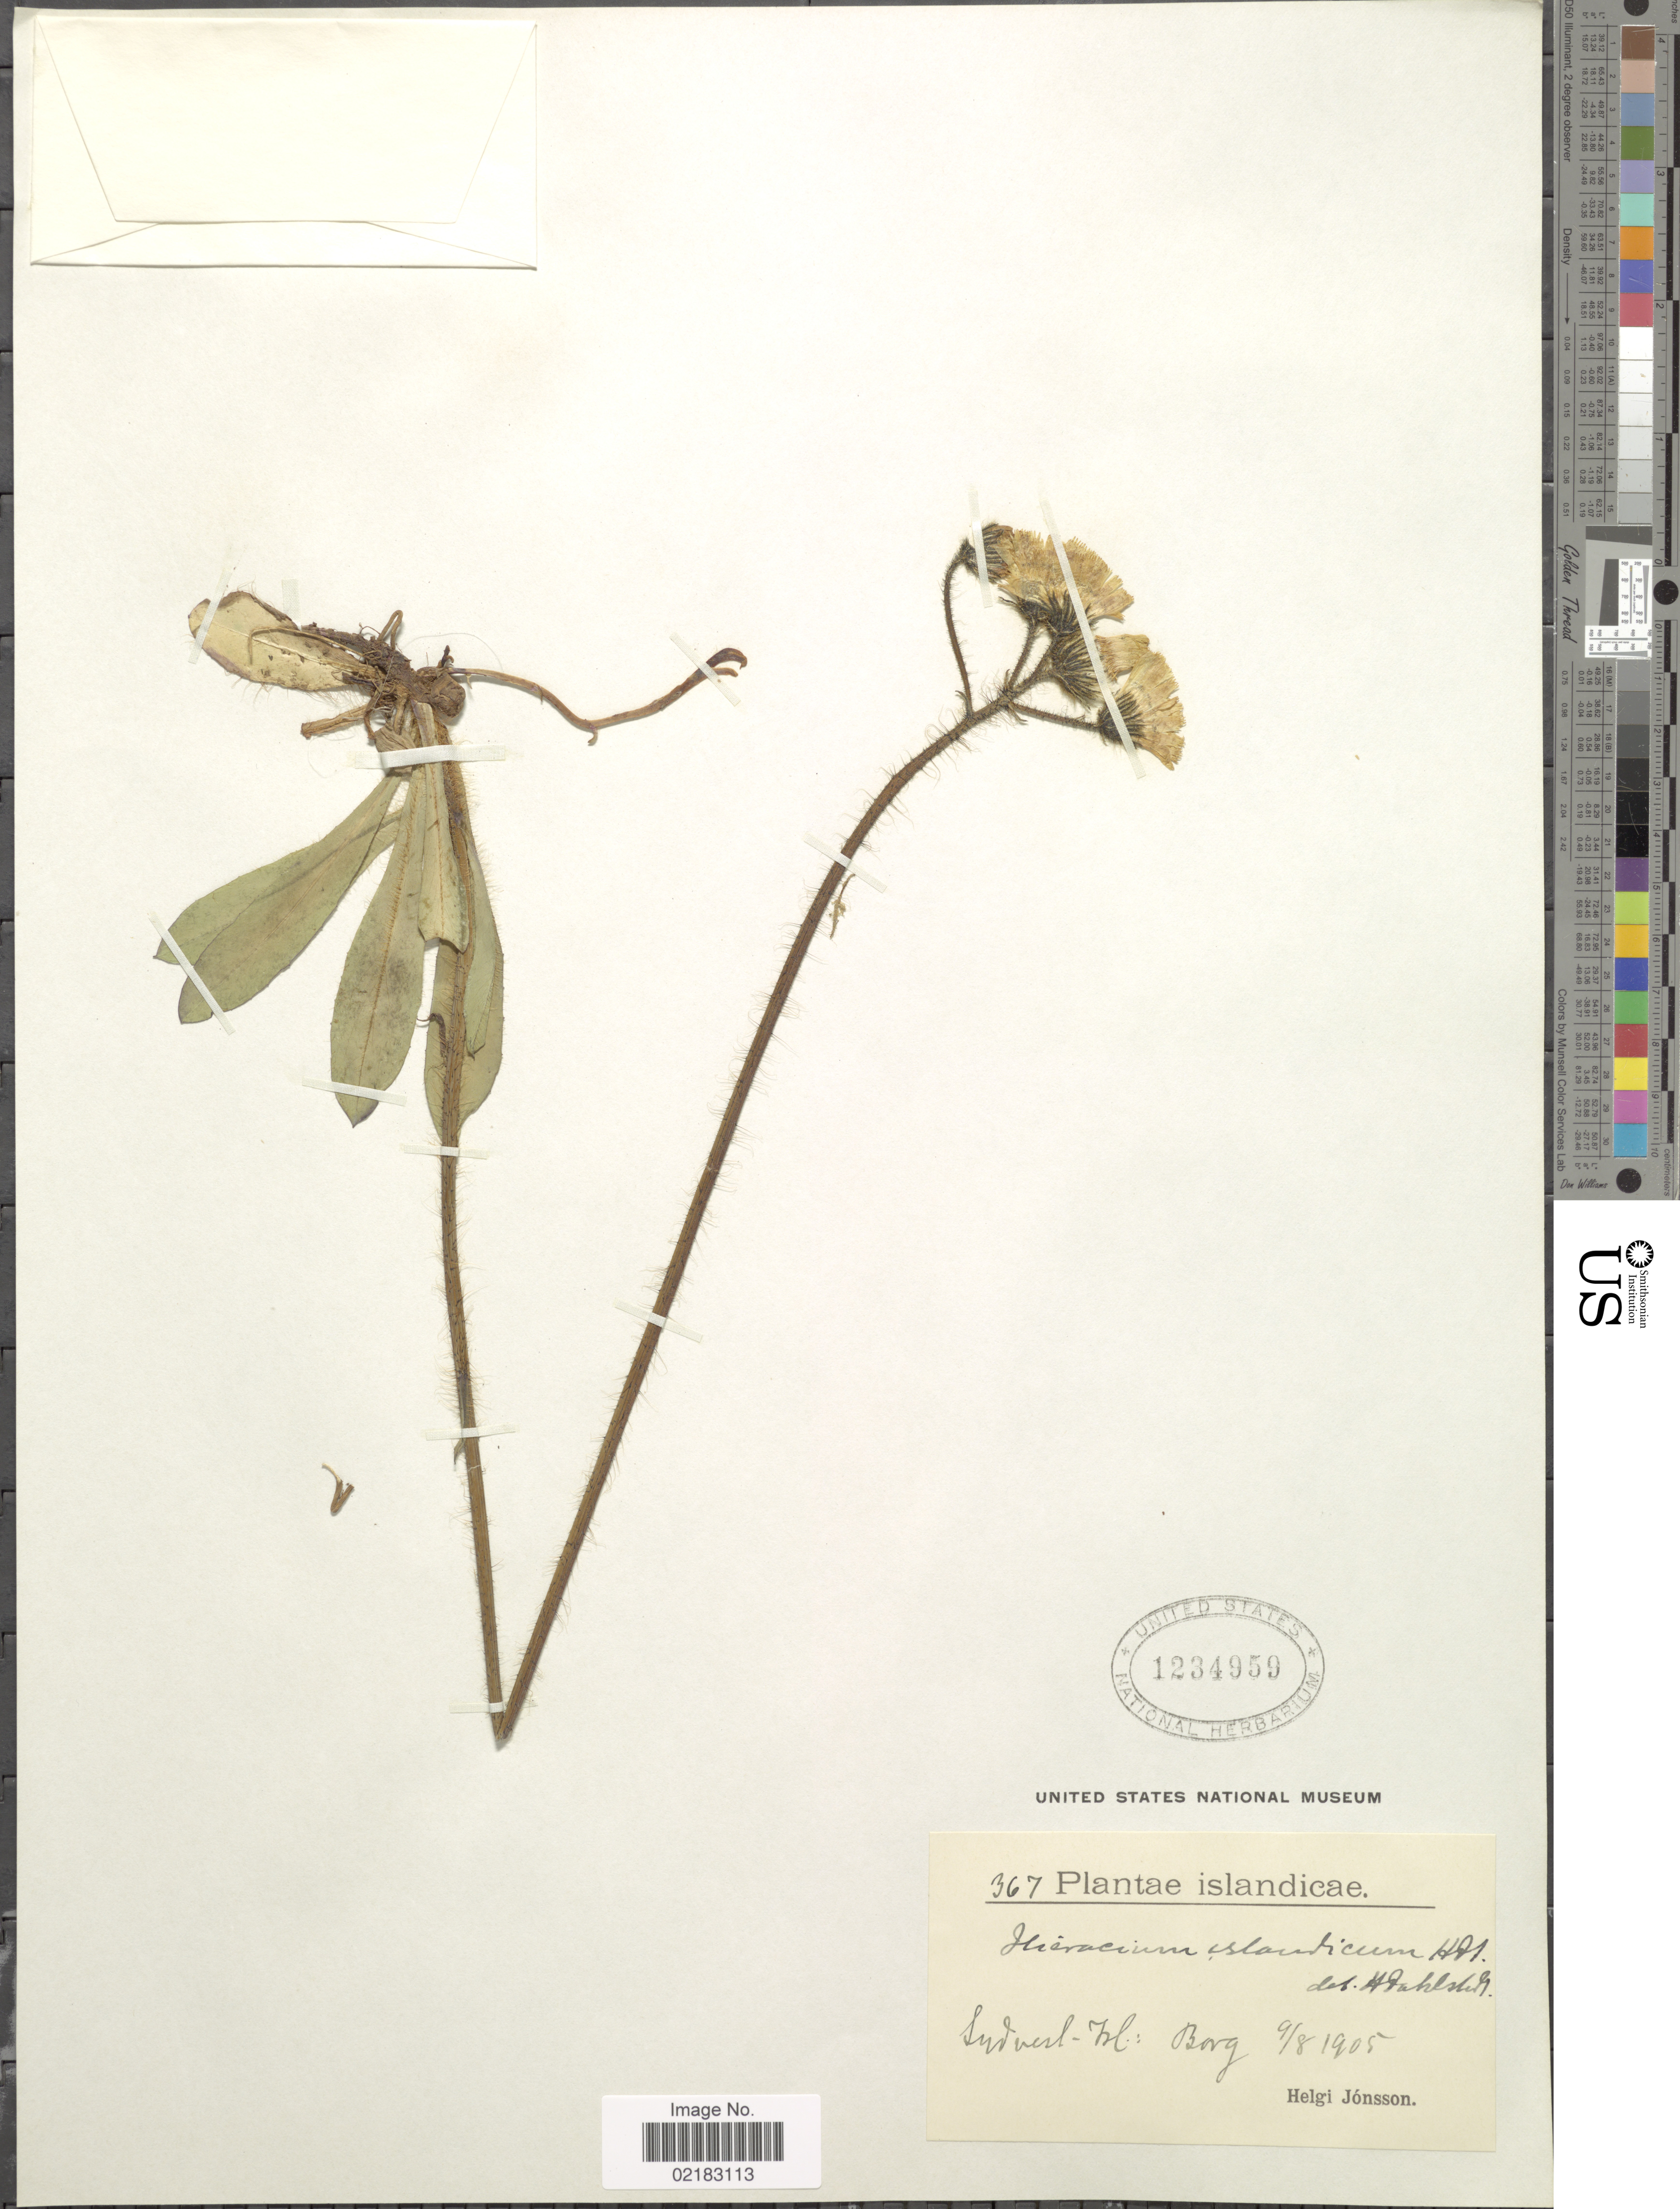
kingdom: Plantae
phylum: Tracheophyta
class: Magnoliopsida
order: Asterales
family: Asteraceae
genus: Hieracium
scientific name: Hieracium islandicum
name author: (Lange) Dahlst.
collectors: H. Jónsson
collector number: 367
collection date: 1905-08-09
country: Iceland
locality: Syd vest Isl: Borg.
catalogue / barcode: US 1234959